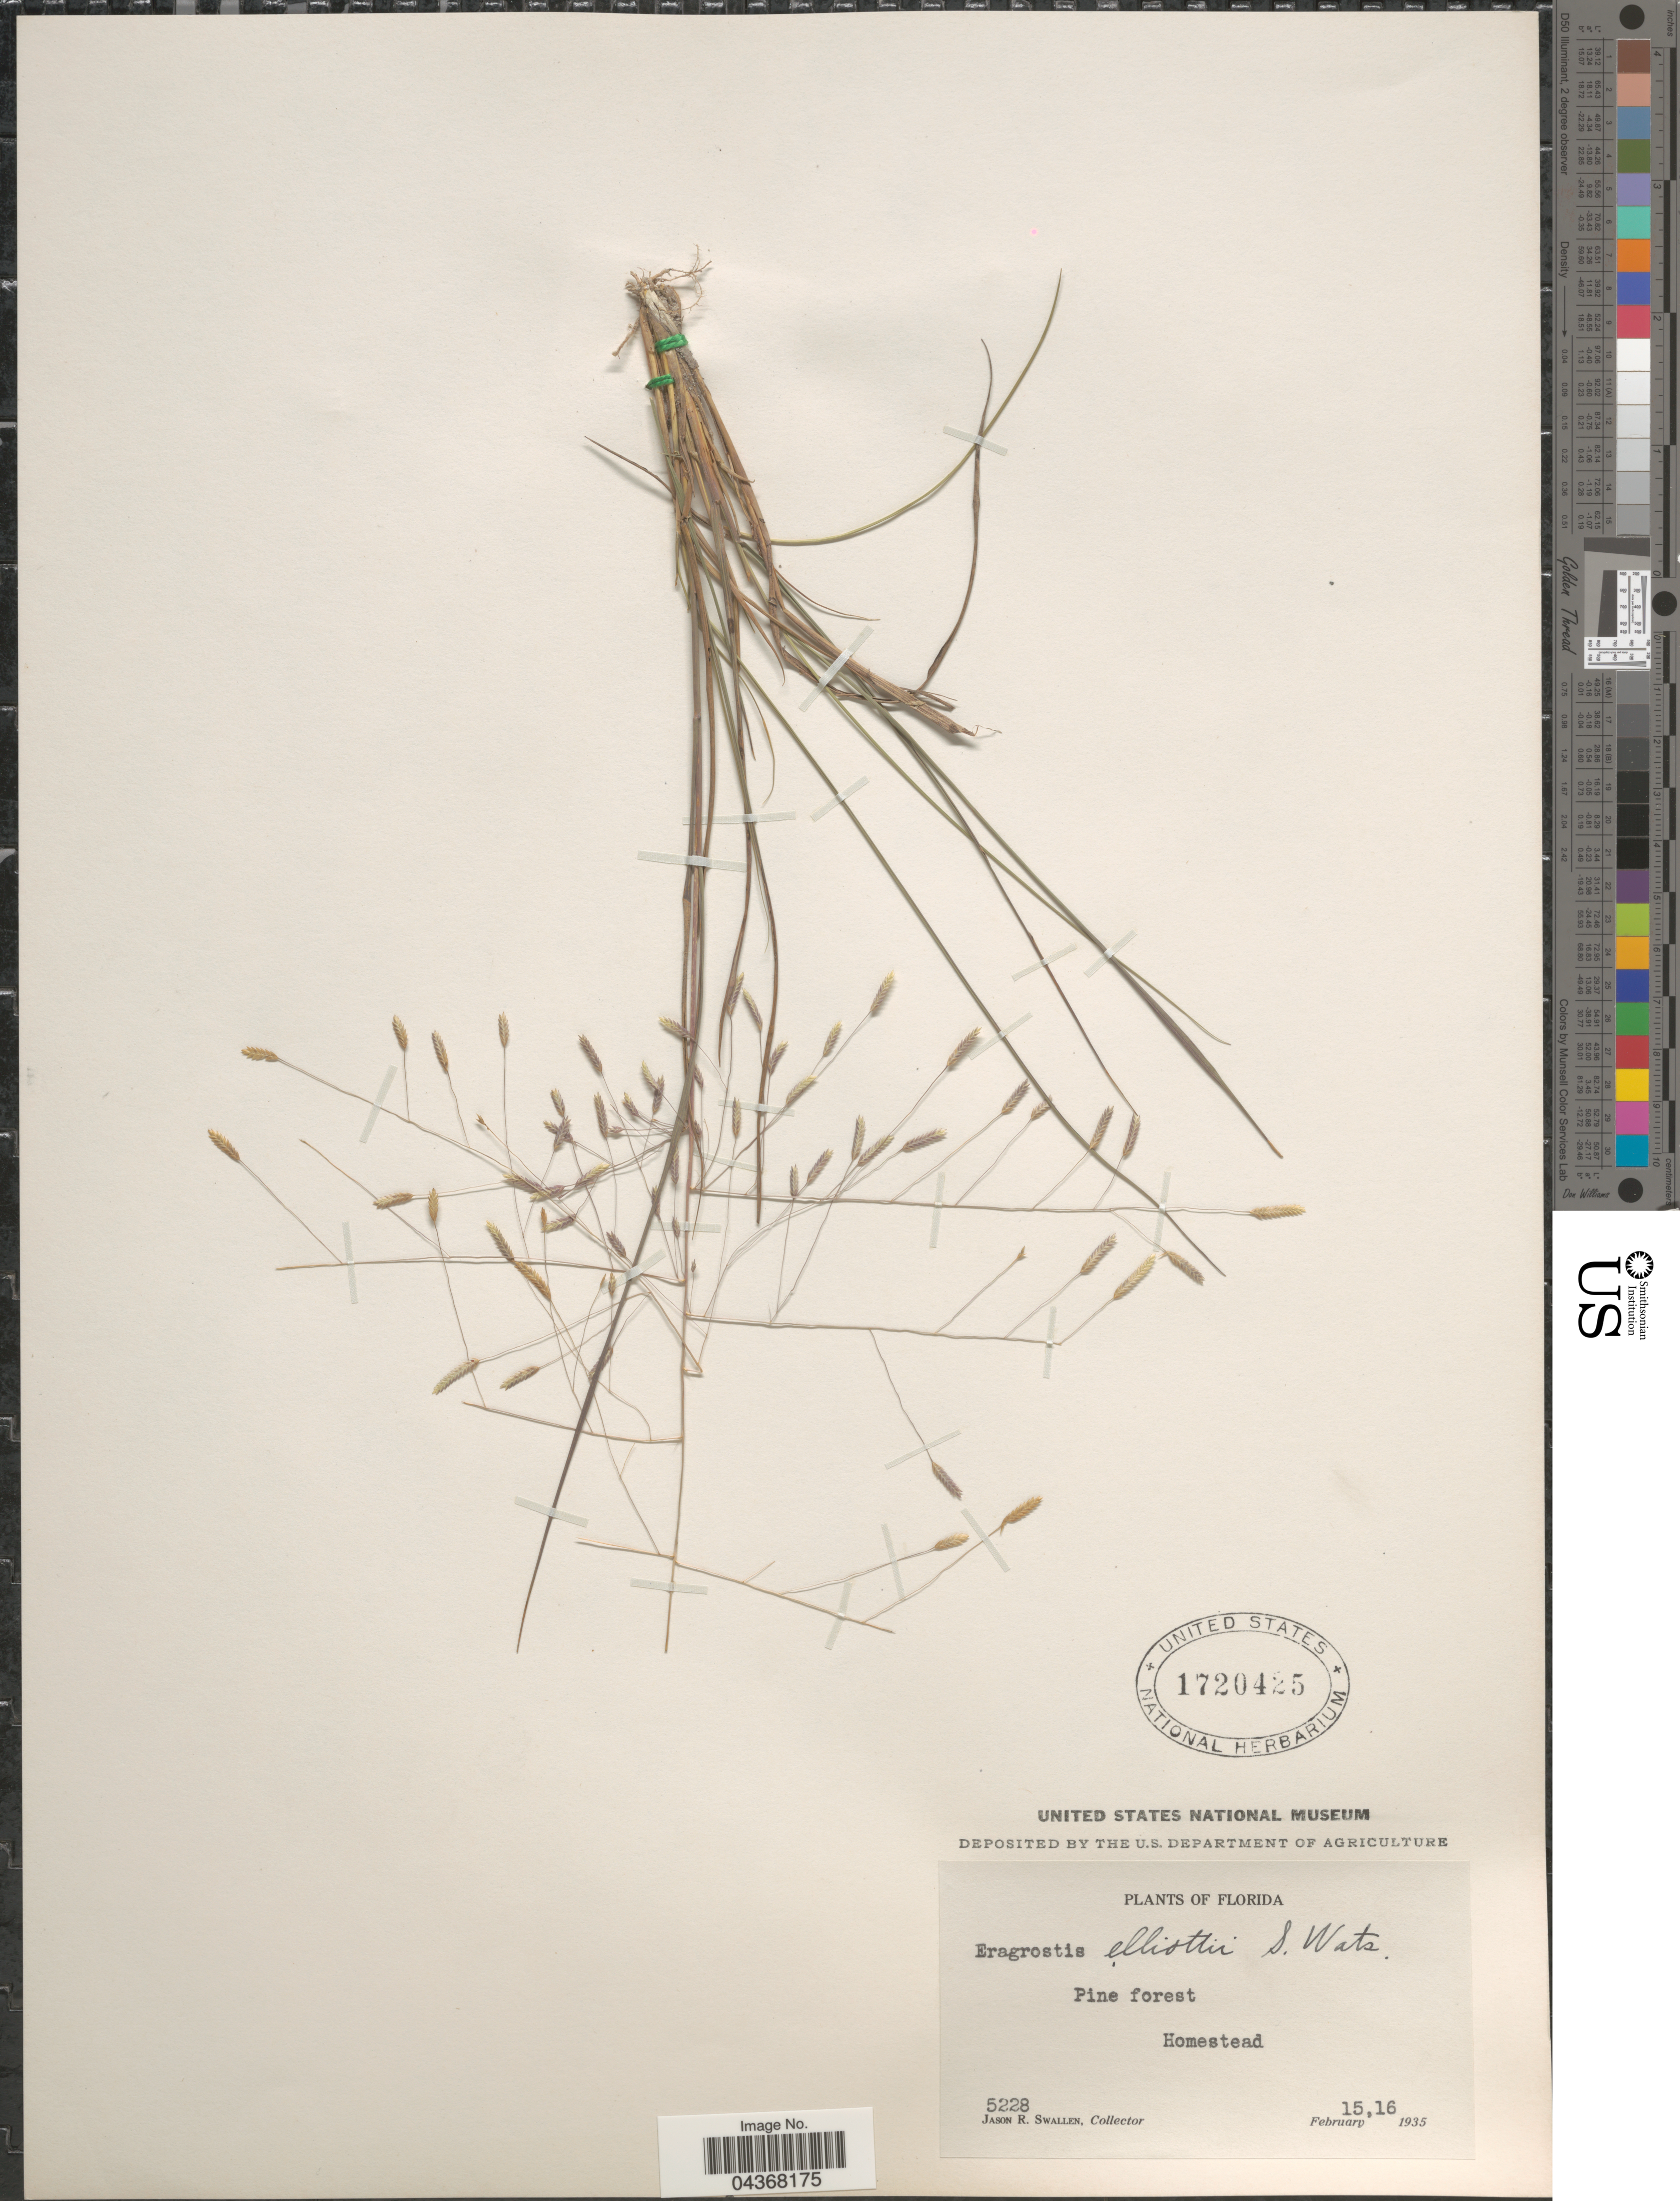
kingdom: Plantae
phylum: Tracheophyta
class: Liliopsida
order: Poales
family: Poaceae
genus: Eragrostis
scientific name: Eragrostis elliottii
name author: S. Watson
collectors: J. R. Swallen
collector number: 5228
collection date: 1935-02-15/1935-02-16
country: United States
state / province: Florida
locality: Pine forest. Homestead.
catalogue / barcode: US 1720425